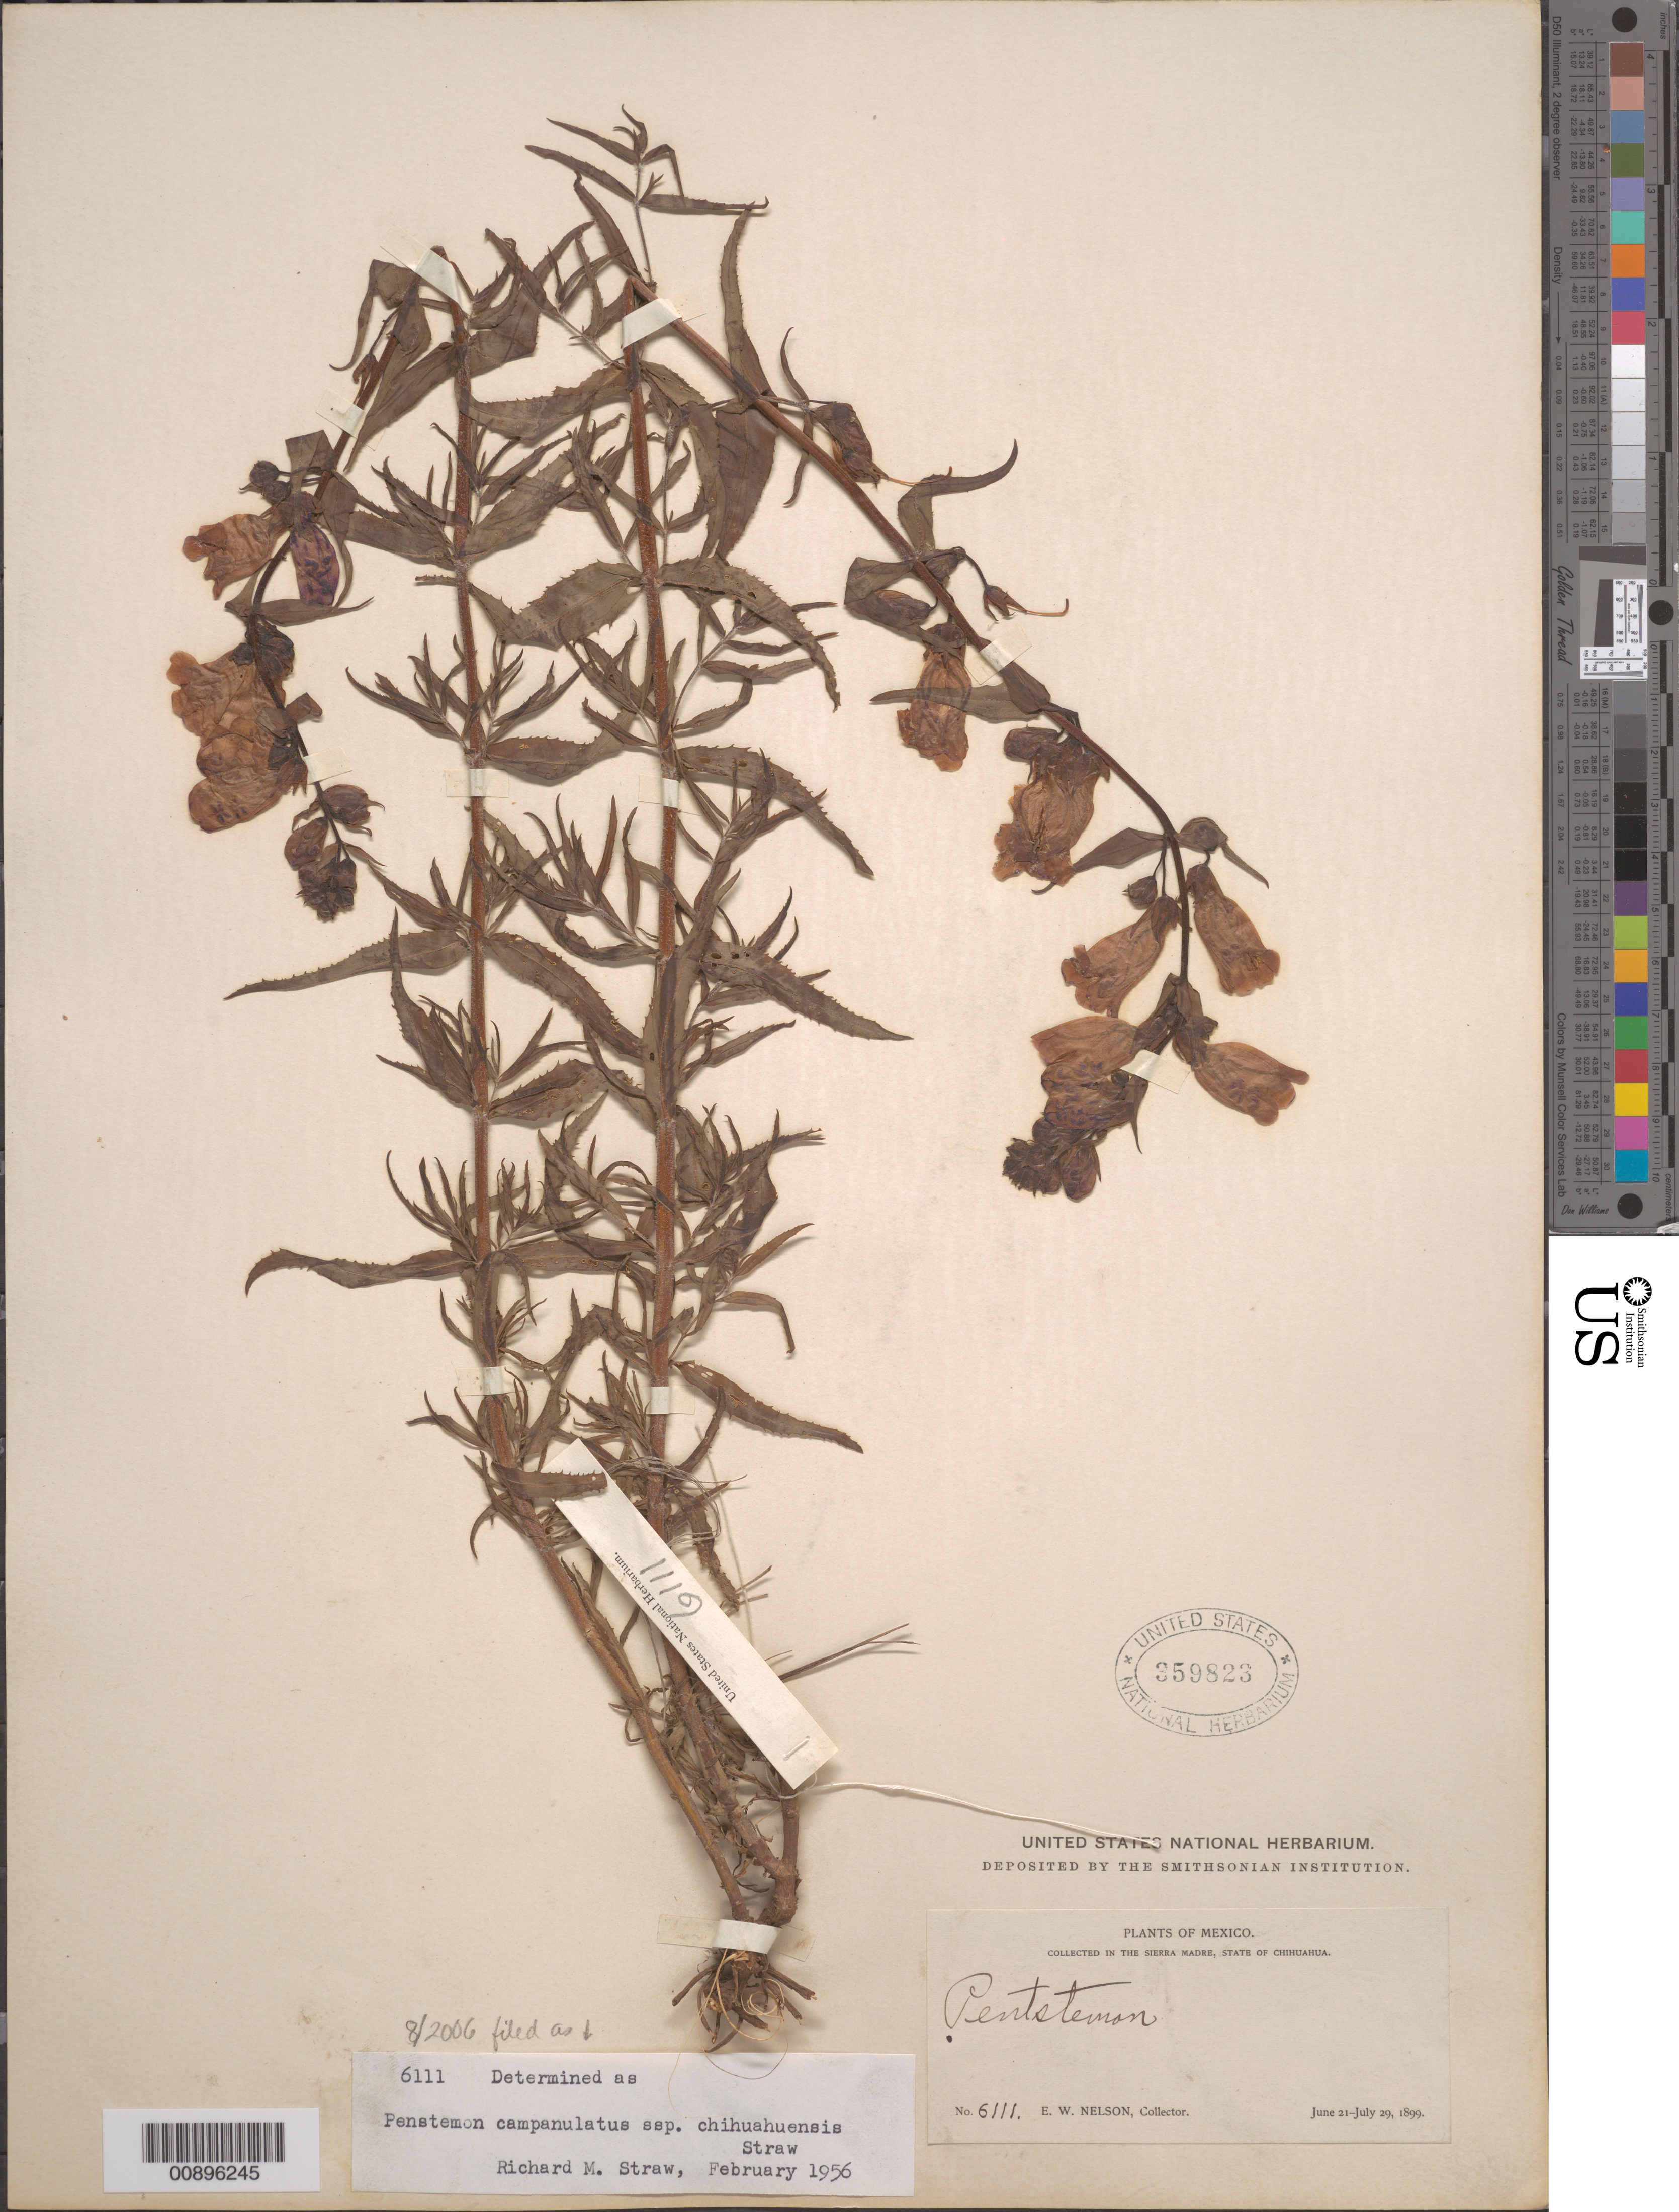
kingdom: Plantae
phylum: Tracheophyta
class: Magnoliopsida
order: Lamiales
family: Plantaginaceae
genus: Penstemon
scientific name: Penstemon campanulatus subsp. chihuahuensis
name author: Straw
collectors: E. W. Nelson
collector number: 6111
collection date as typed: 21 Jun 1899 to 29 Jul 1899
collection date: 1899-06-21/1899-07-29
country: Mexico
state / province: Chihuahua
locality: Sierra Madre, Chihuahua.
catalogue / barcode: US 359823